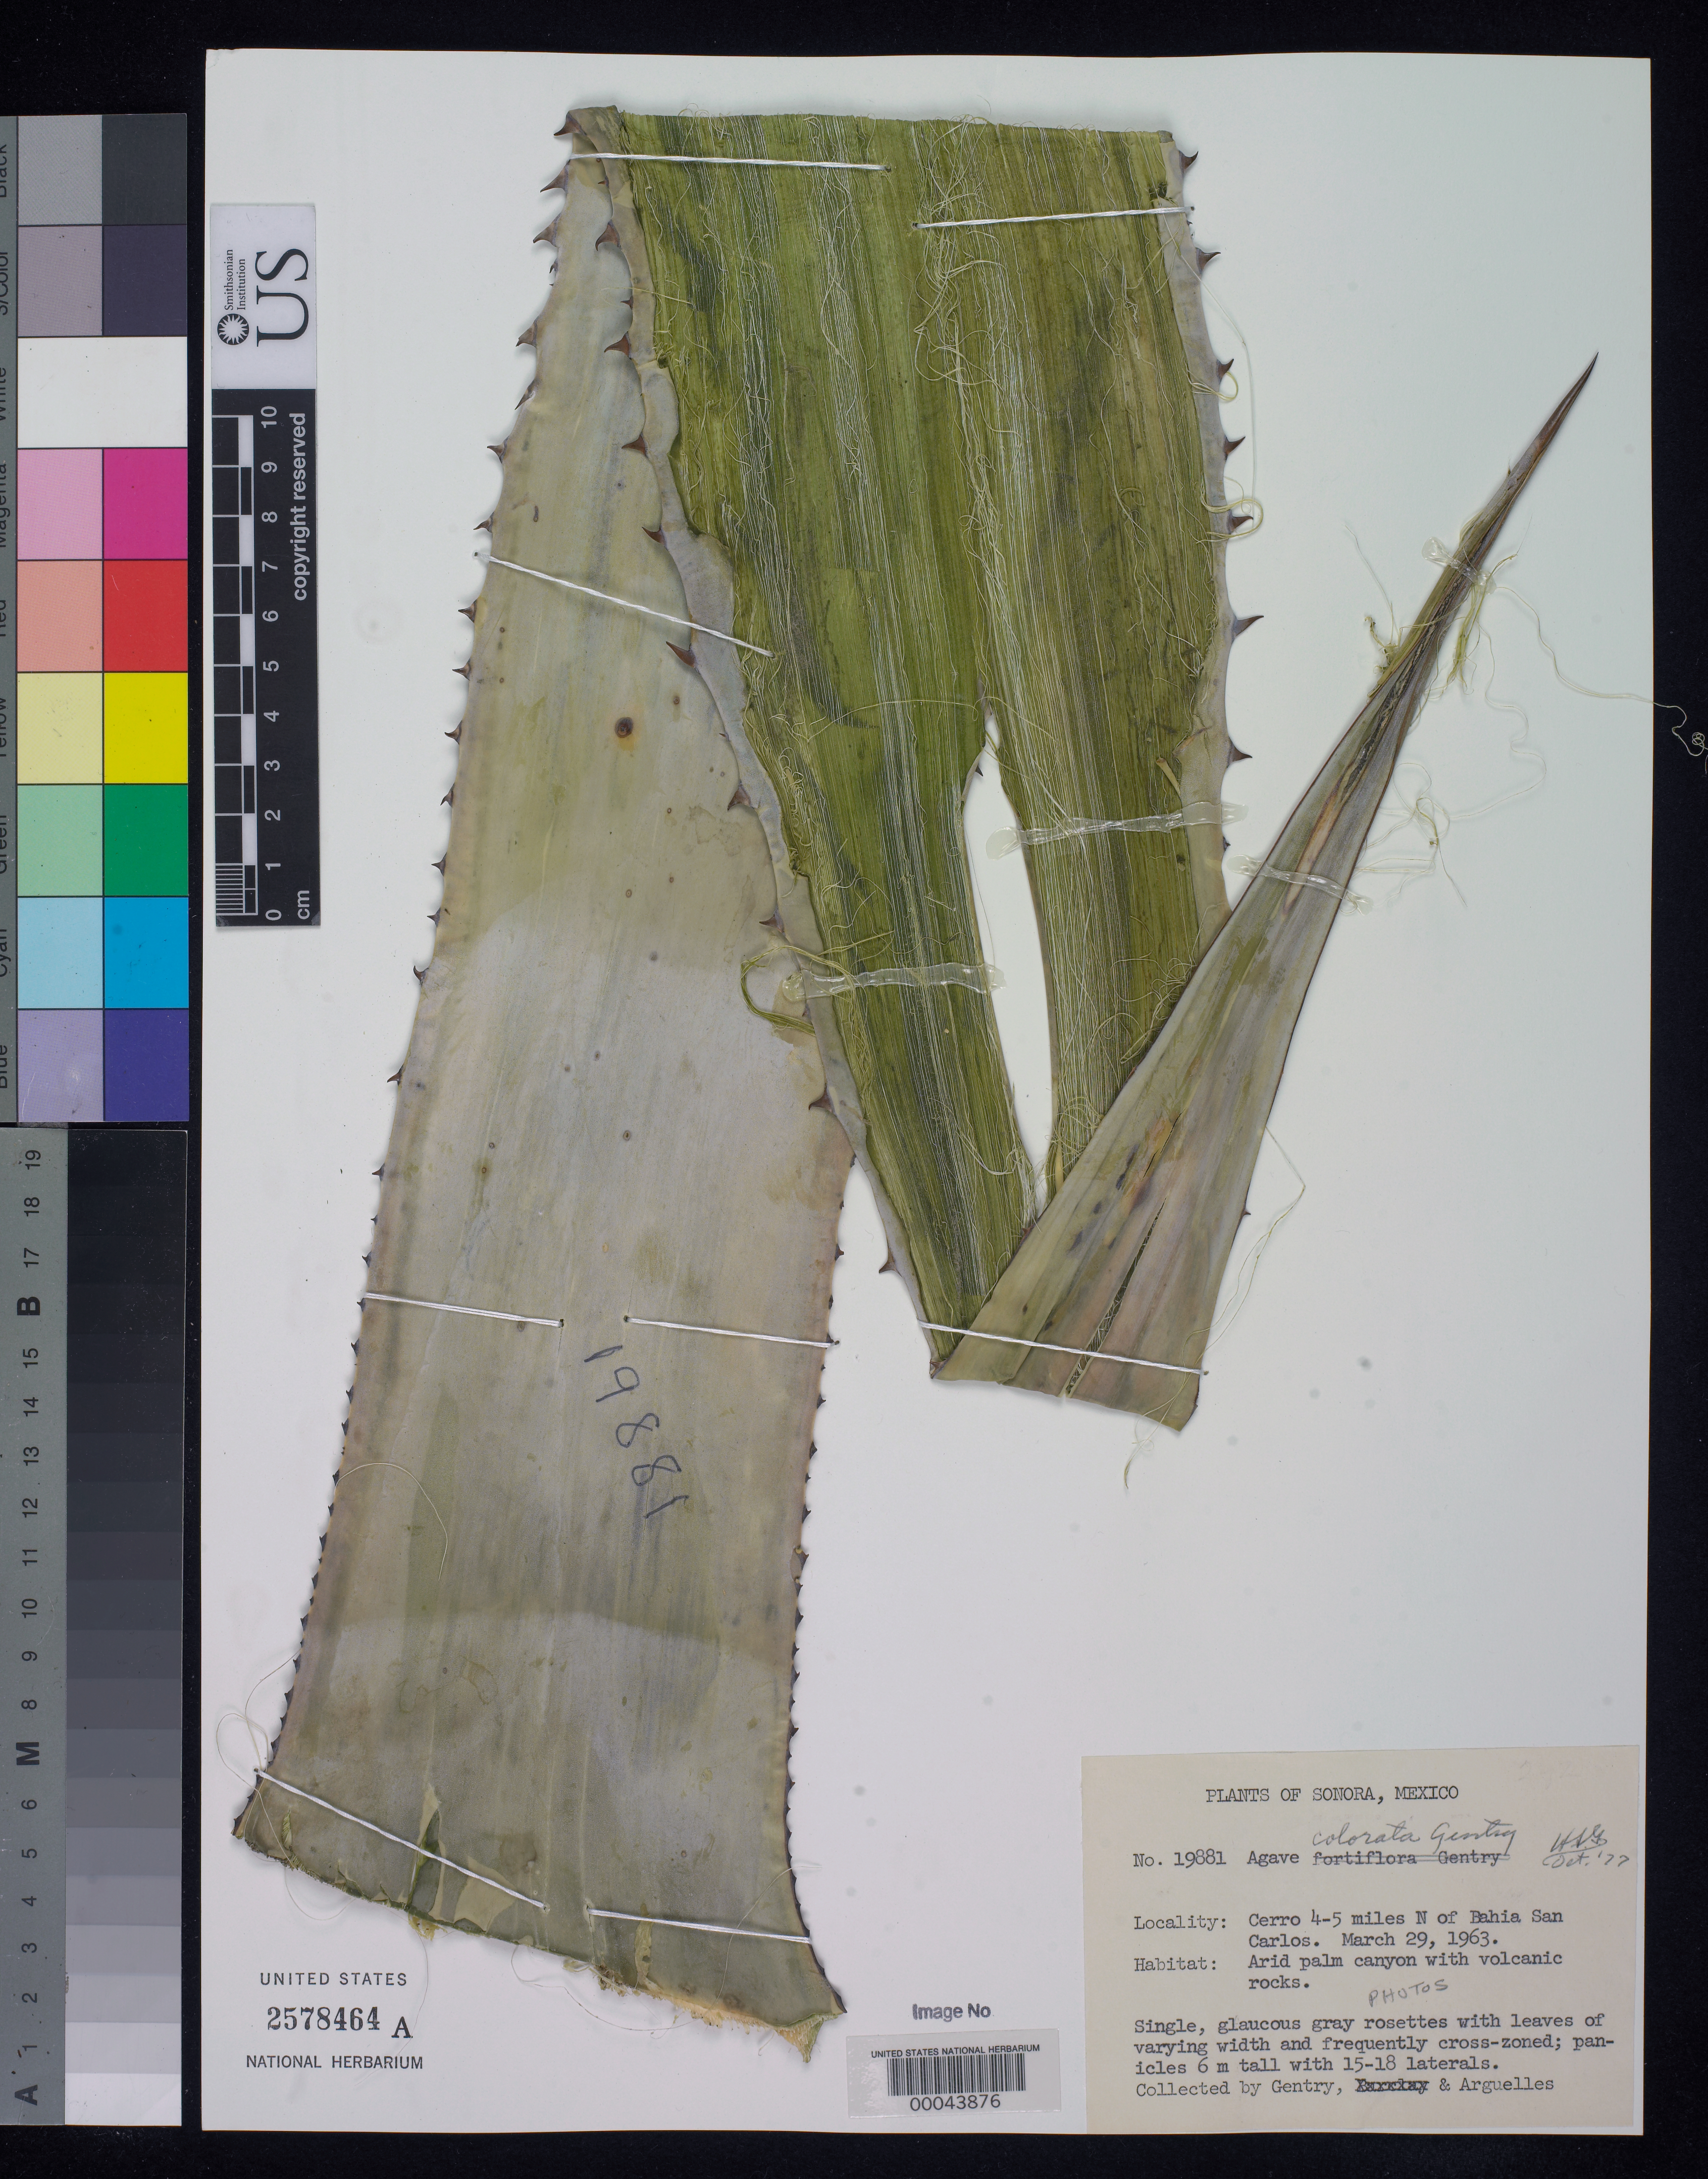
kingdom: Plantae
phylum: Tracheophyta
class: Liliopsida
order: Asparagales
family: Asparagaceae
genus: Agave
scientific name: Agave colorata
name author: Gentry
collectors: H. S. Gentry & J. Arguelles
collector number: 19881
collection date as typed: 29 Mar 1963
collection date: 1963-03-29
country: Mexico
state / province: Sonora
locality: Hill 4-5 mi N of bahia san carlos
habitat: Arid palm canyon with volcanic rocks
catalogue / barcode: US 2578464A